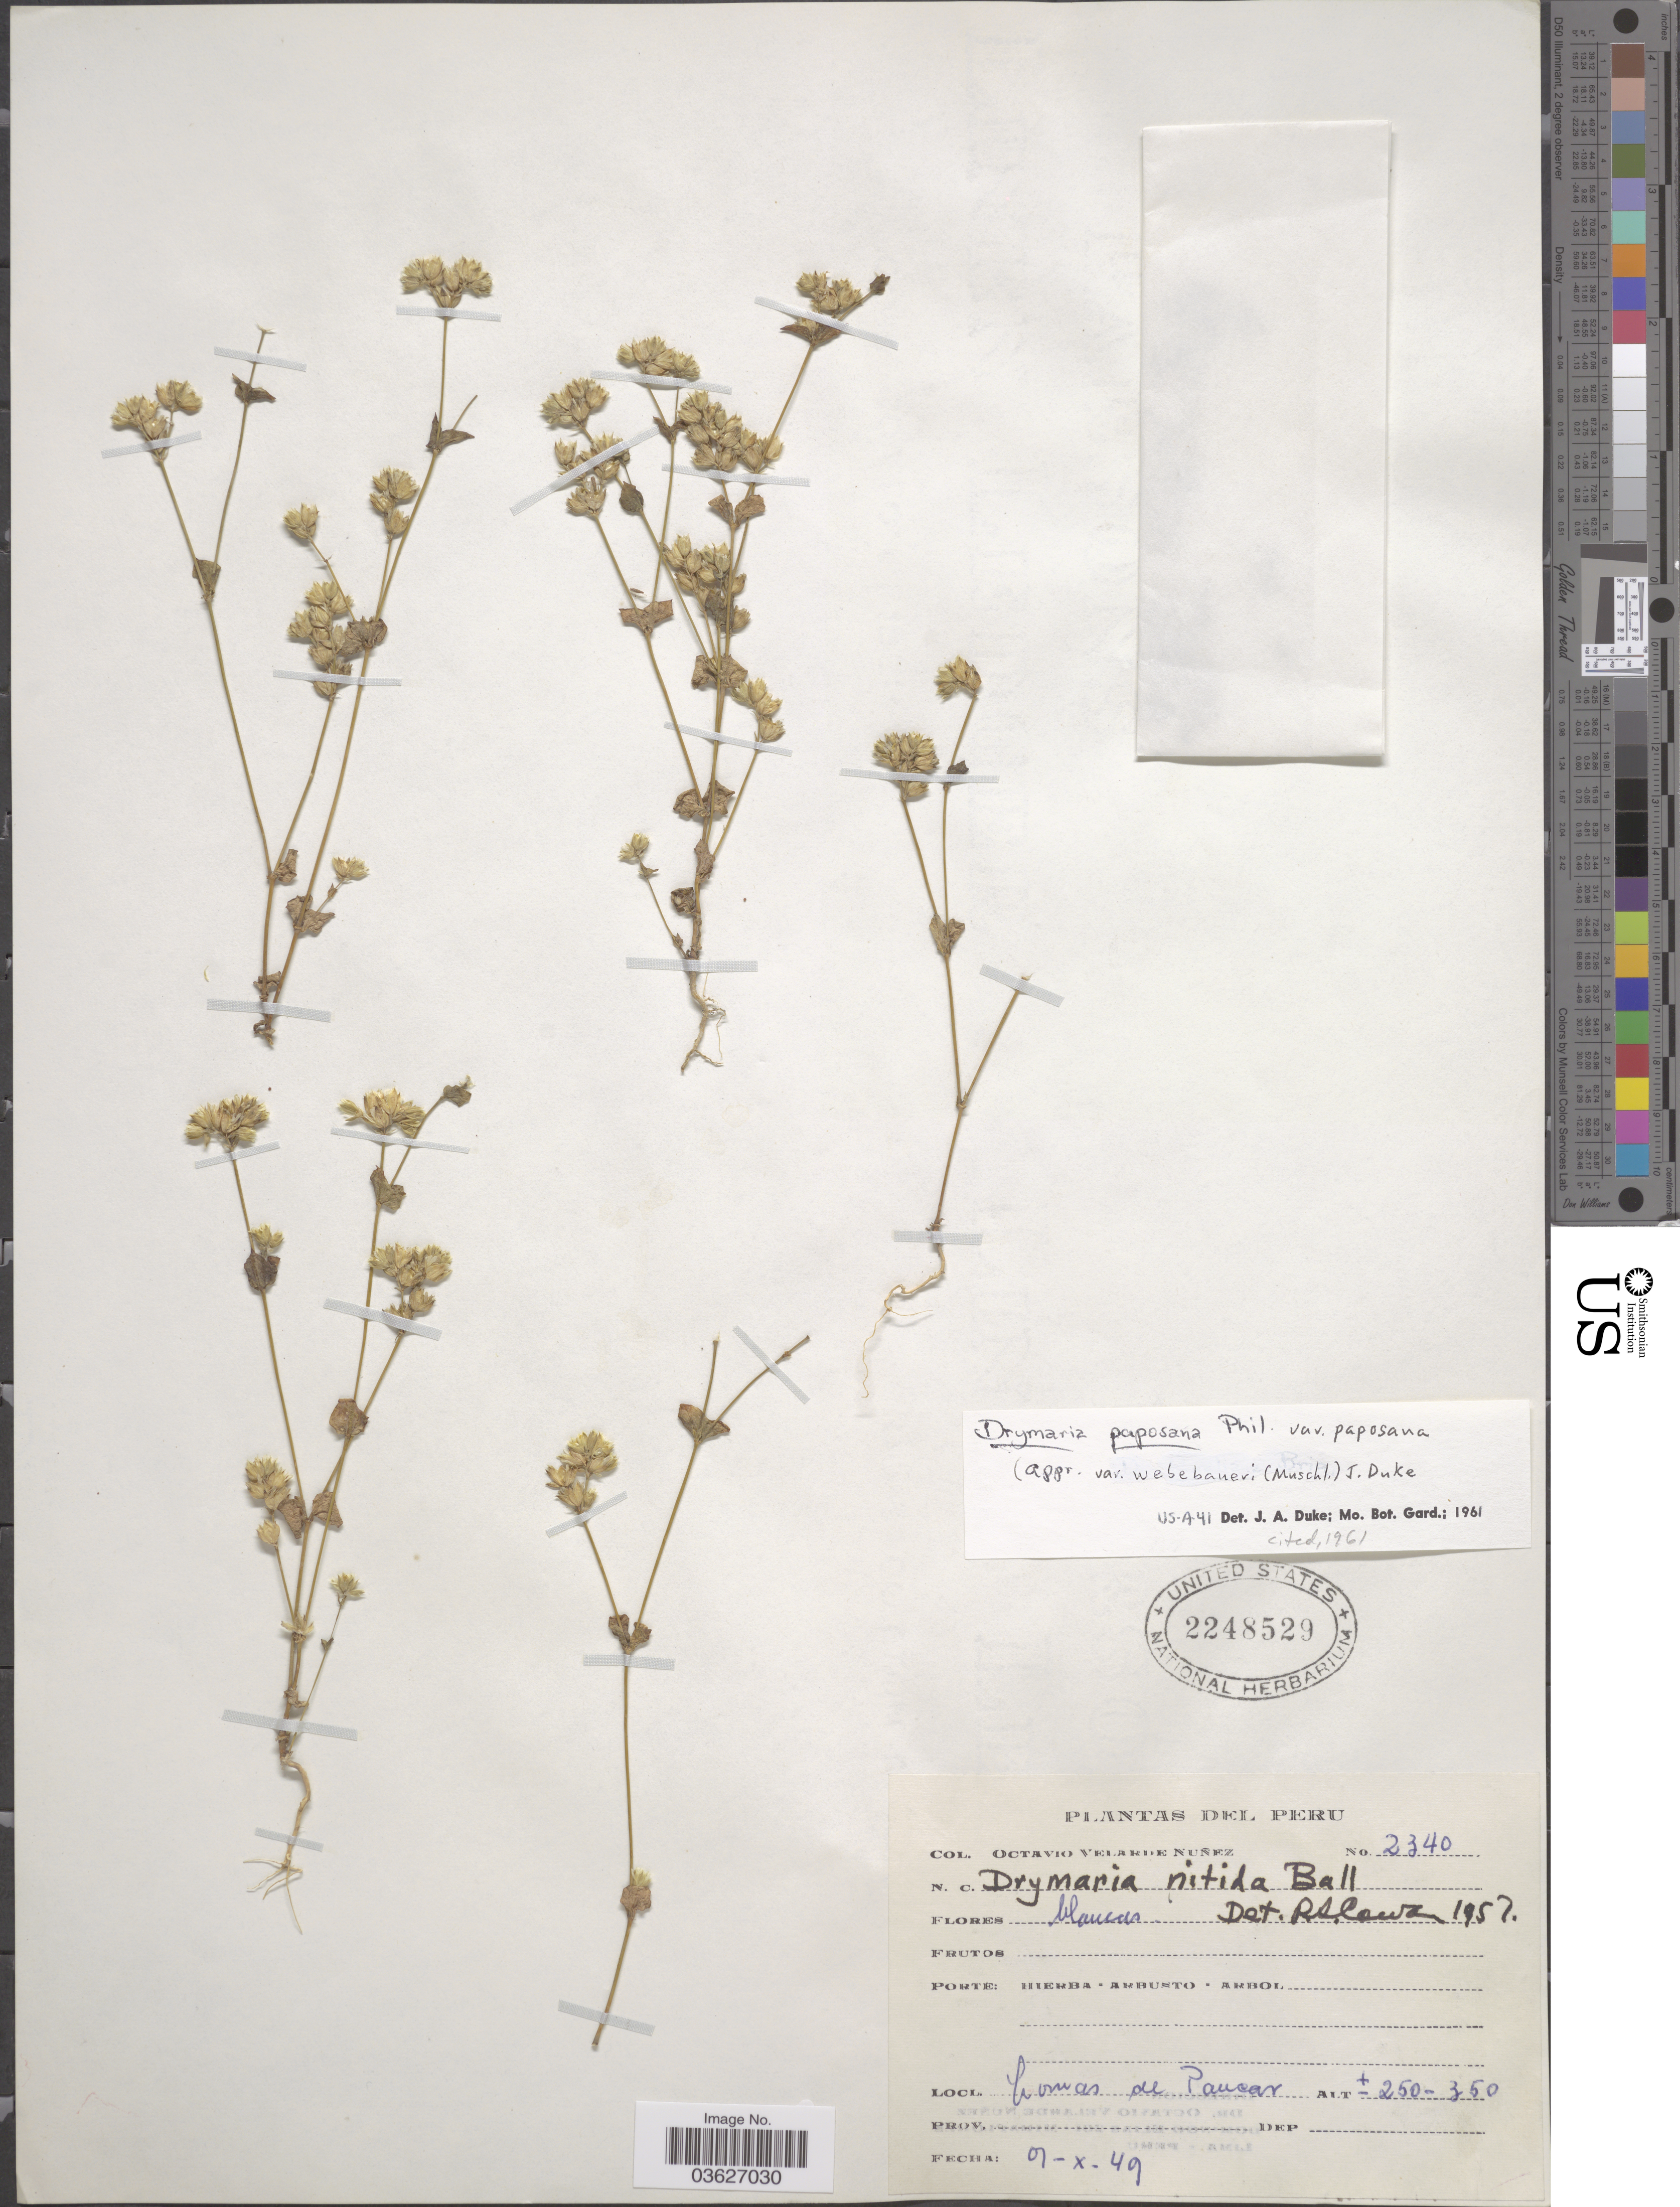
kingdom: Plantae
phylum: Tracheophyta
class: Magnoliopsida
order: Caryophyllales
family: Caryophyllaceae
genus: Drymaria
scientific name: Drymaria paposana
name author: Phil.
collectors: O. Velarde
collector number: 2340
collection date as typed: Transcribed d/m/y: 1/10/49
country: Peru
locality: Lomas de Paucar.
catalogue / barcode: US 2248529